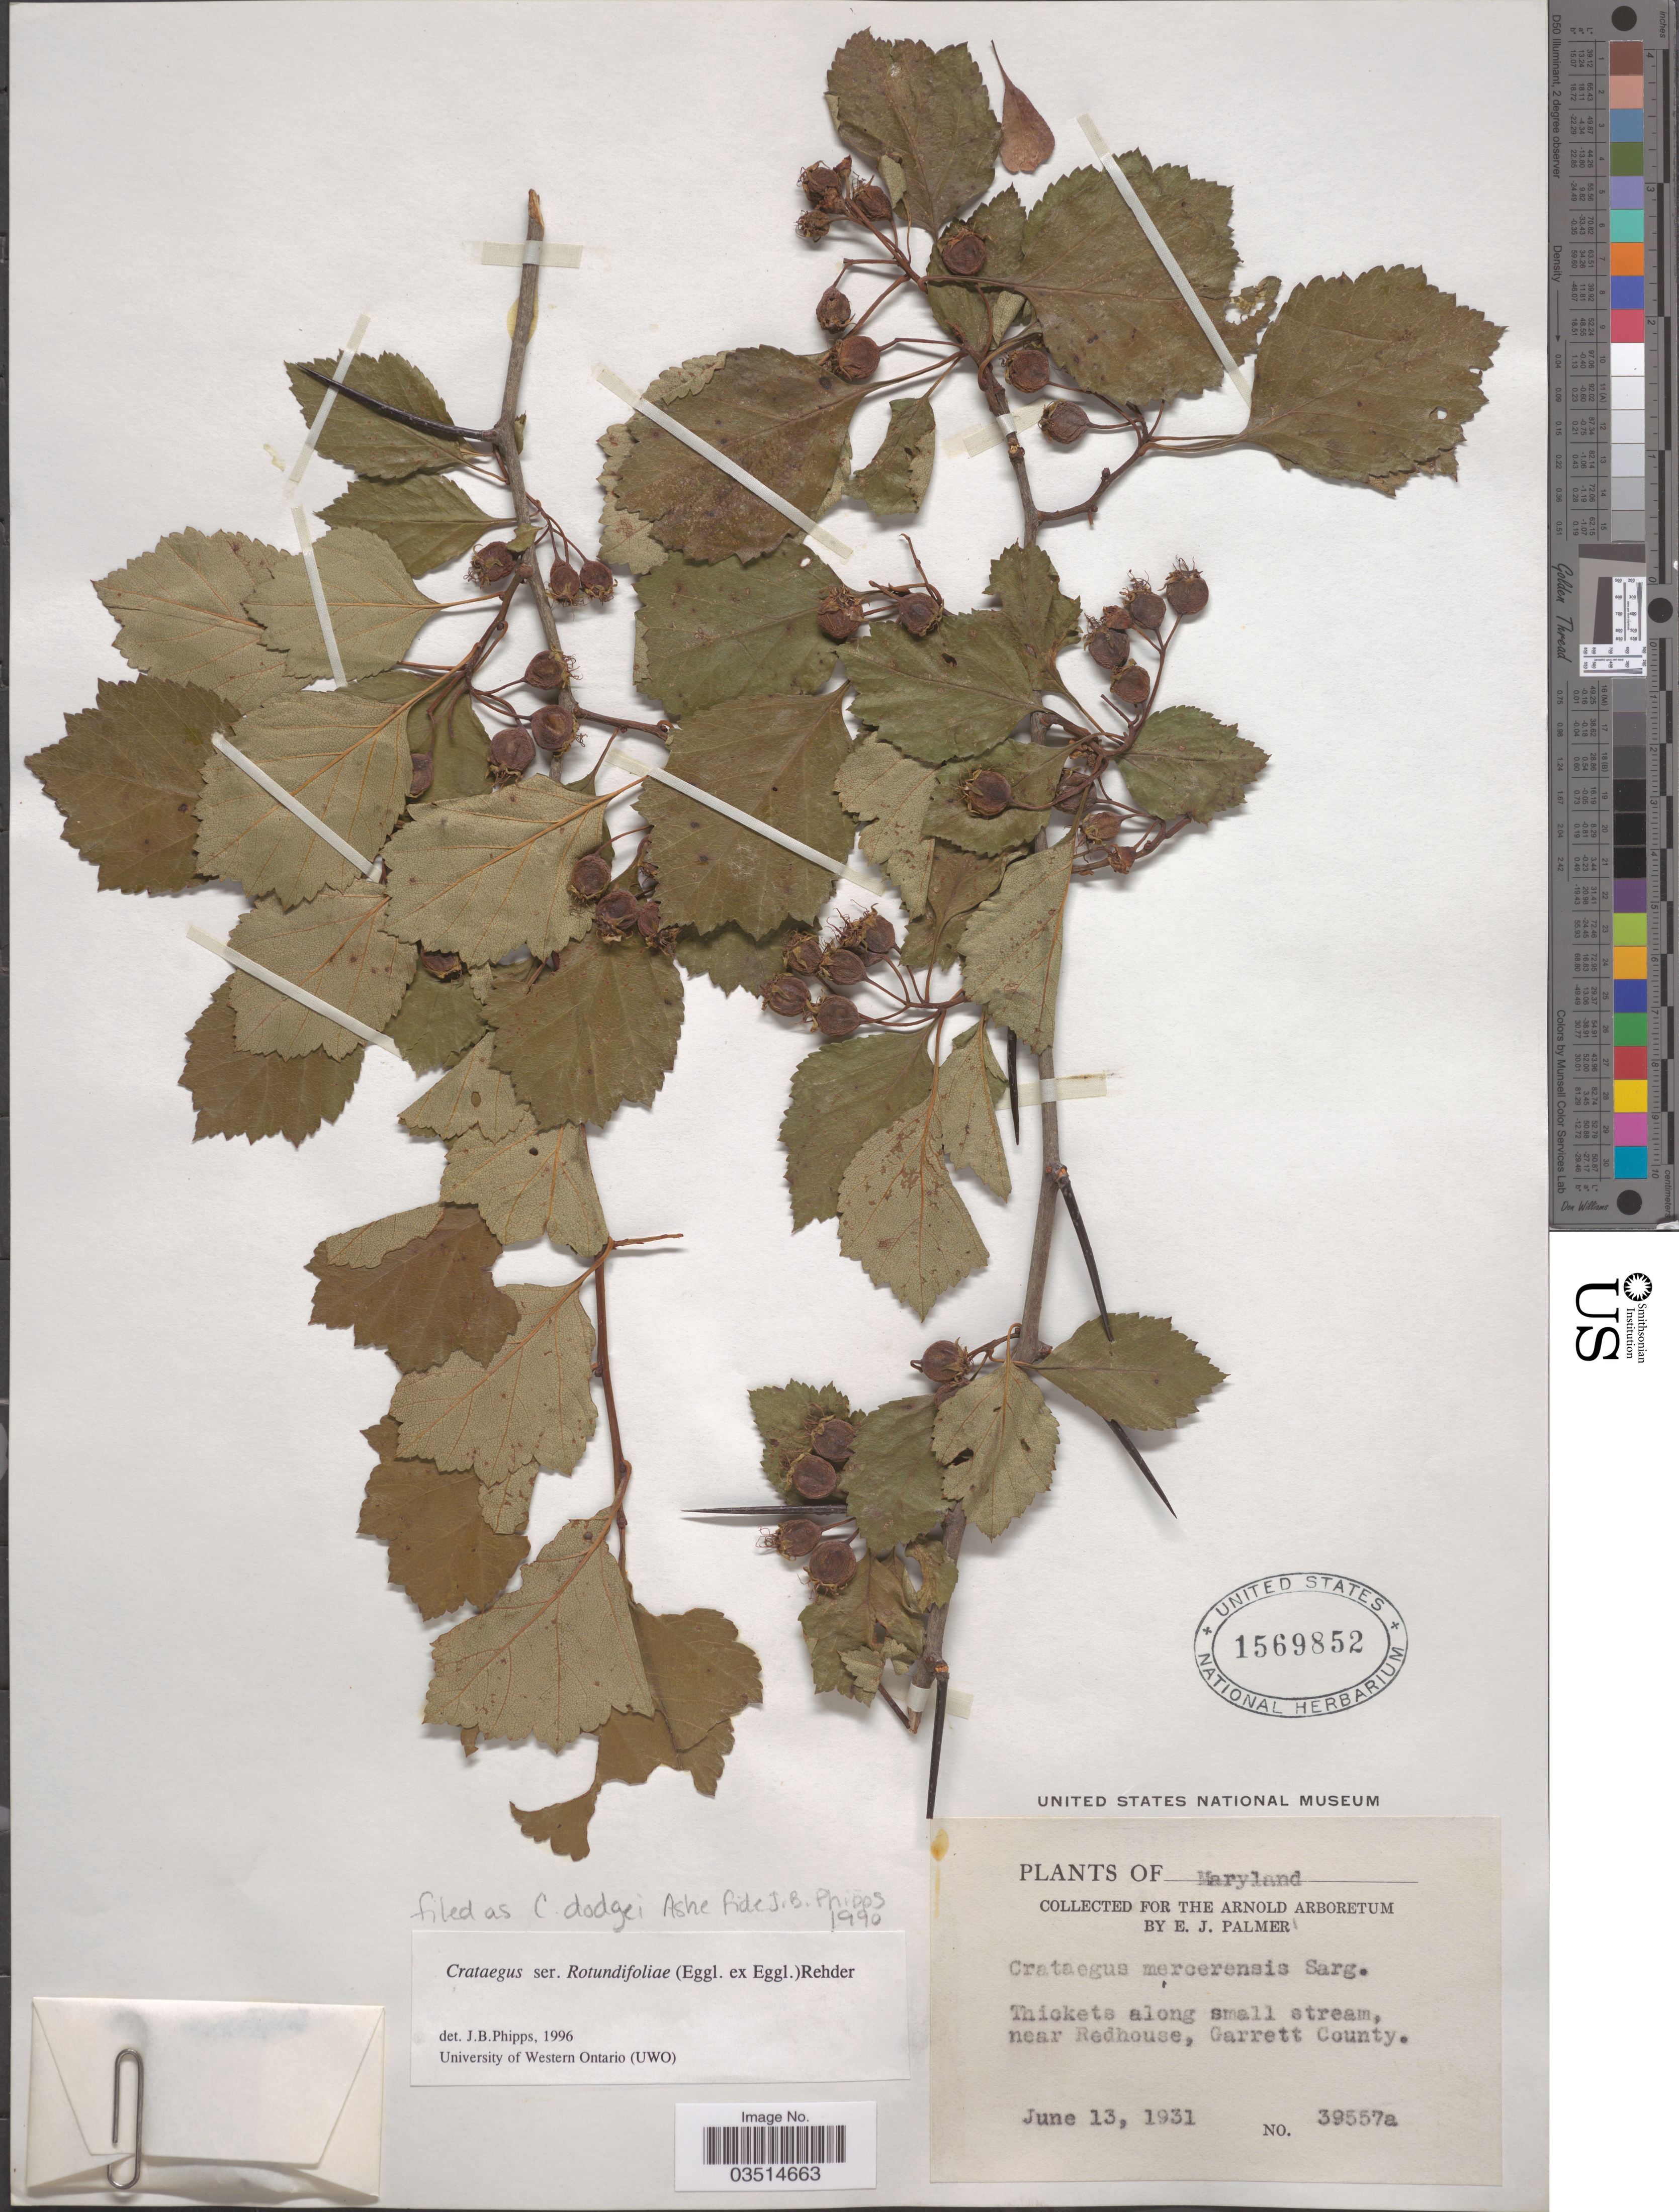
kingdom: Plantae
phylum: Tracheophyta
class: Magnoliopsida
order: Rosales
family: Rosaceae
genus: Crataegus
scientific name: Crataegus dodgei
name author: Ashe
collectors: E. J. Palmer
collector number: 39557a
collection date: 1931-06-13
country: United States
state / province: Maryland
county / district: Garrett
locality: Thickets along small stream, near Redhouse, Garrett County.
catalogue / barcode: US 1569852